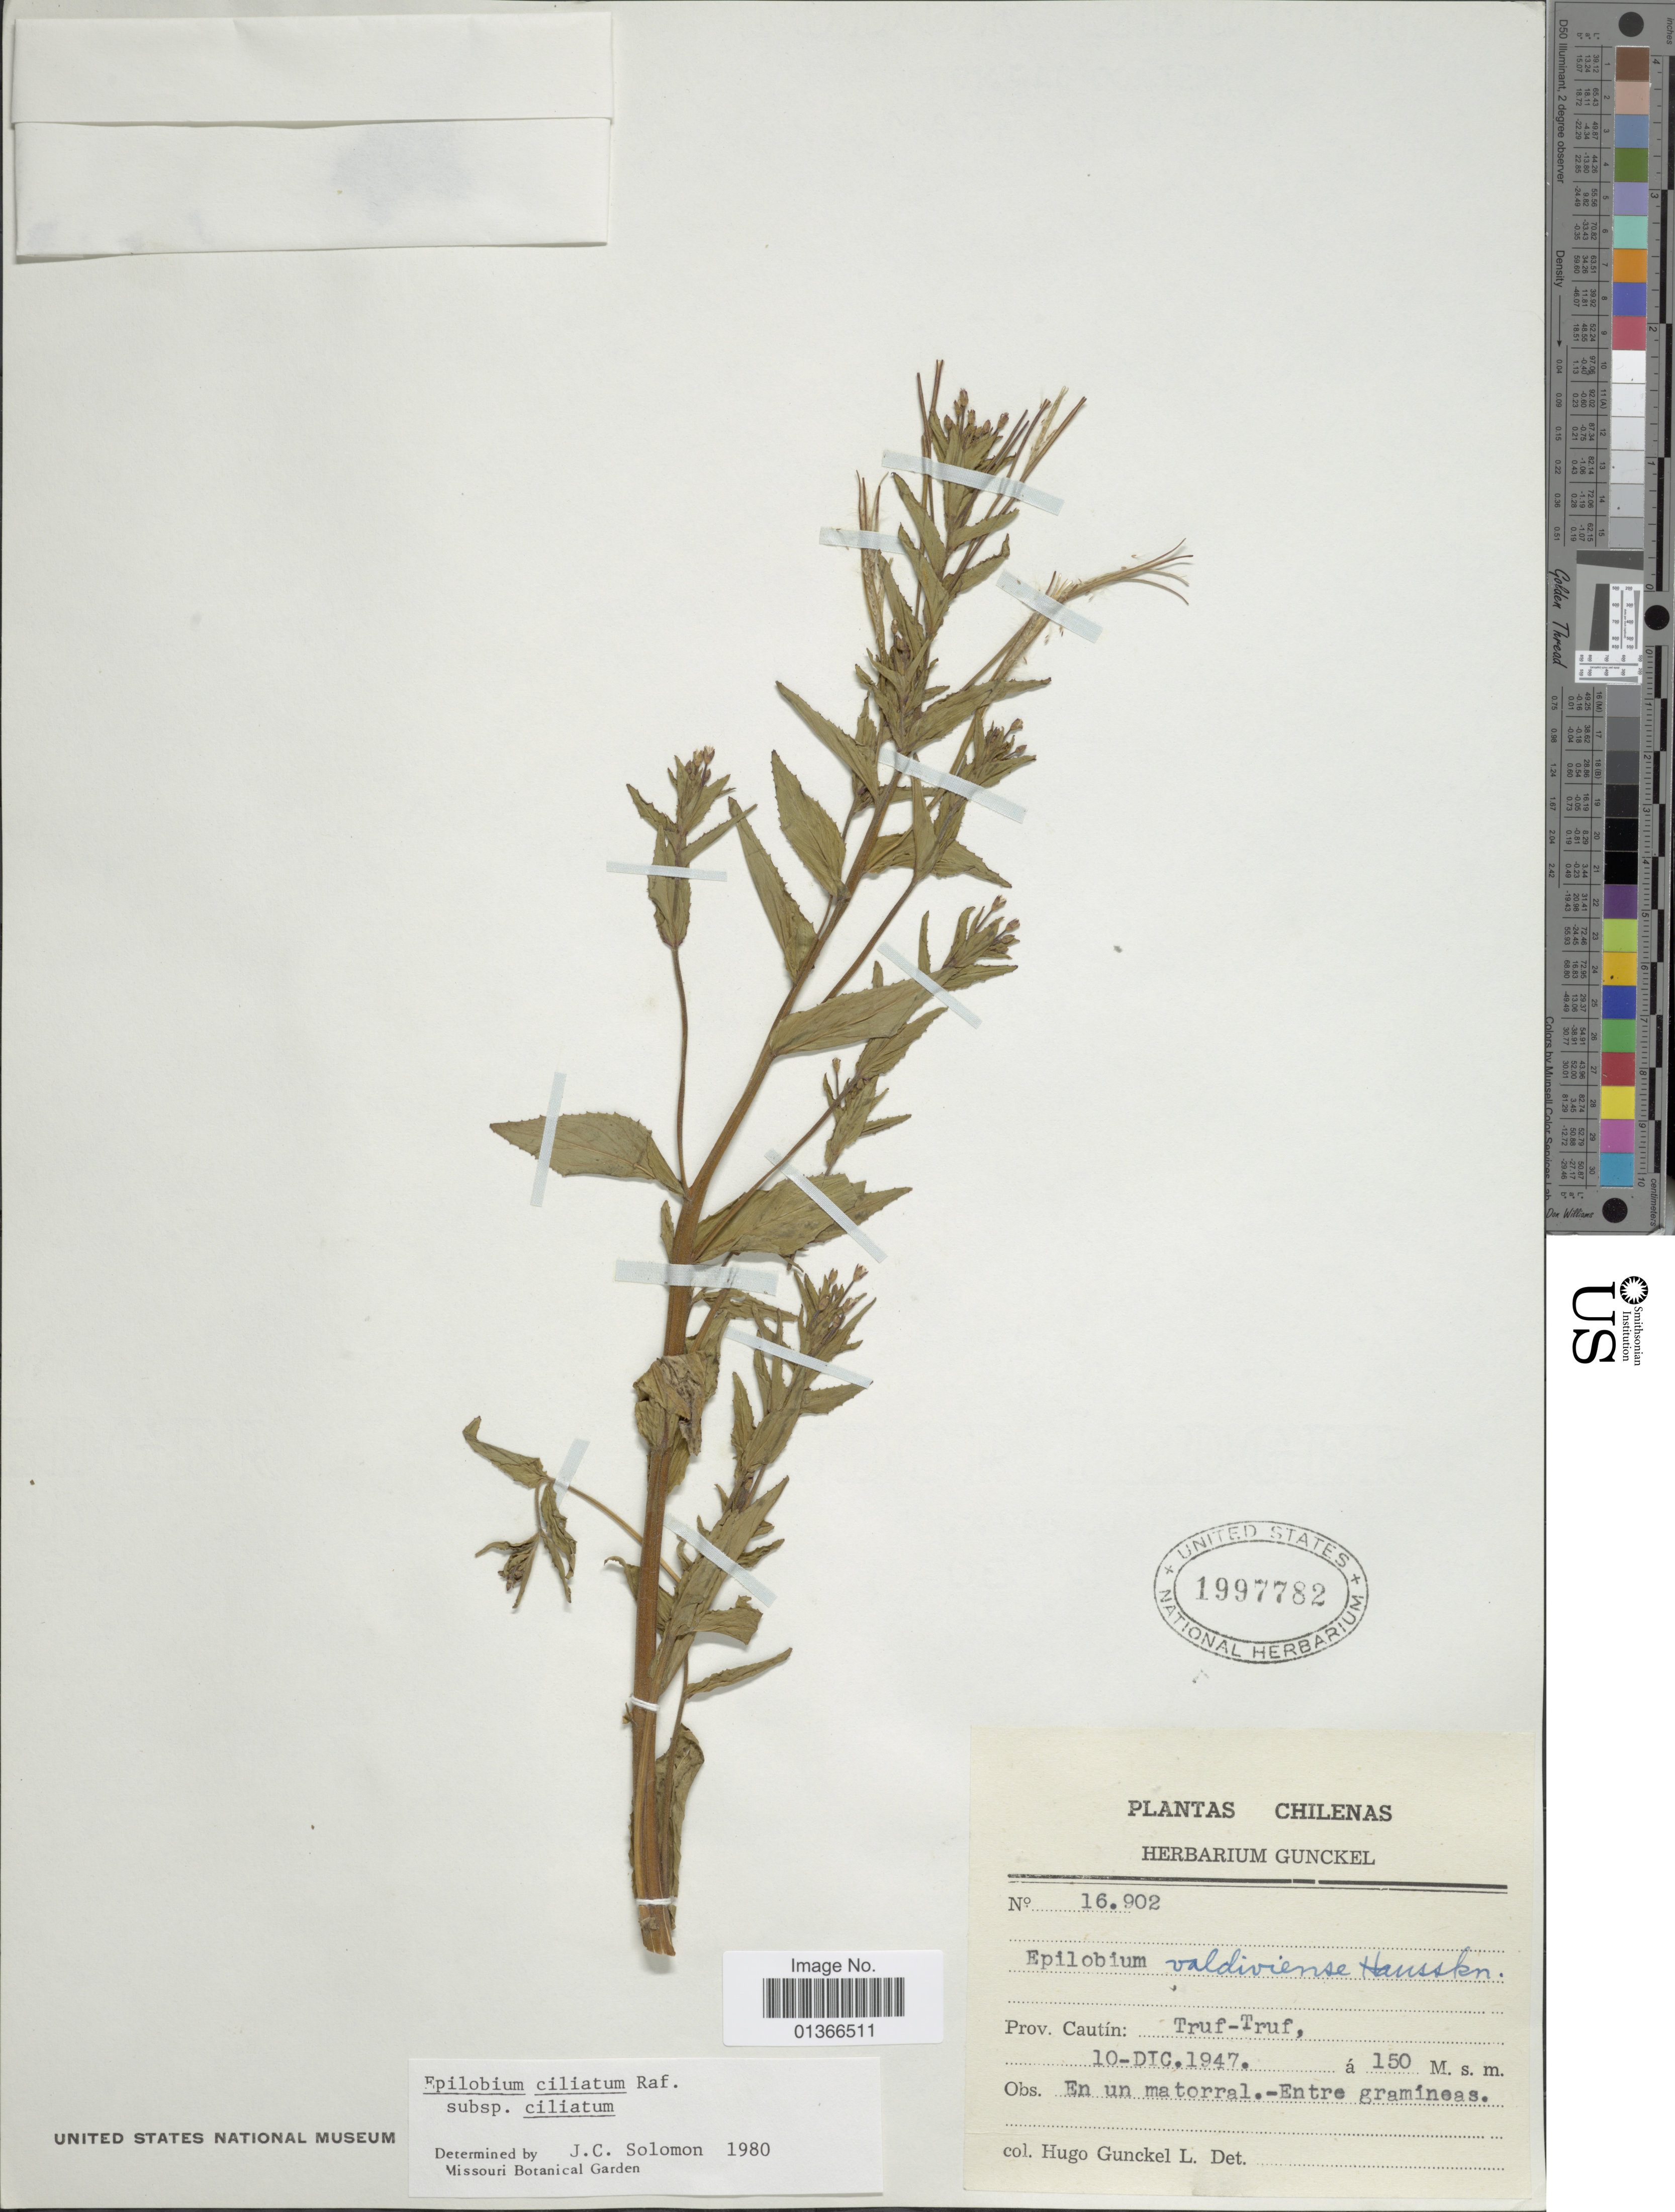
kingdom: Plantae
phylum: Tracheophyta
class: Magnoliopsida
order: Myrtales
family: Onagraceae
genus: Epilobium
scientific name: Epilobium ciliatum subsp. ciliatum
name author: Raf.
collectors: H. Gunckel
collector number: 16902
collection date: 1947-12-10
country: Chile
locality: Cautín: Truf-Truf.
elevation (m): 150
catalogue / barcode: US 1997782